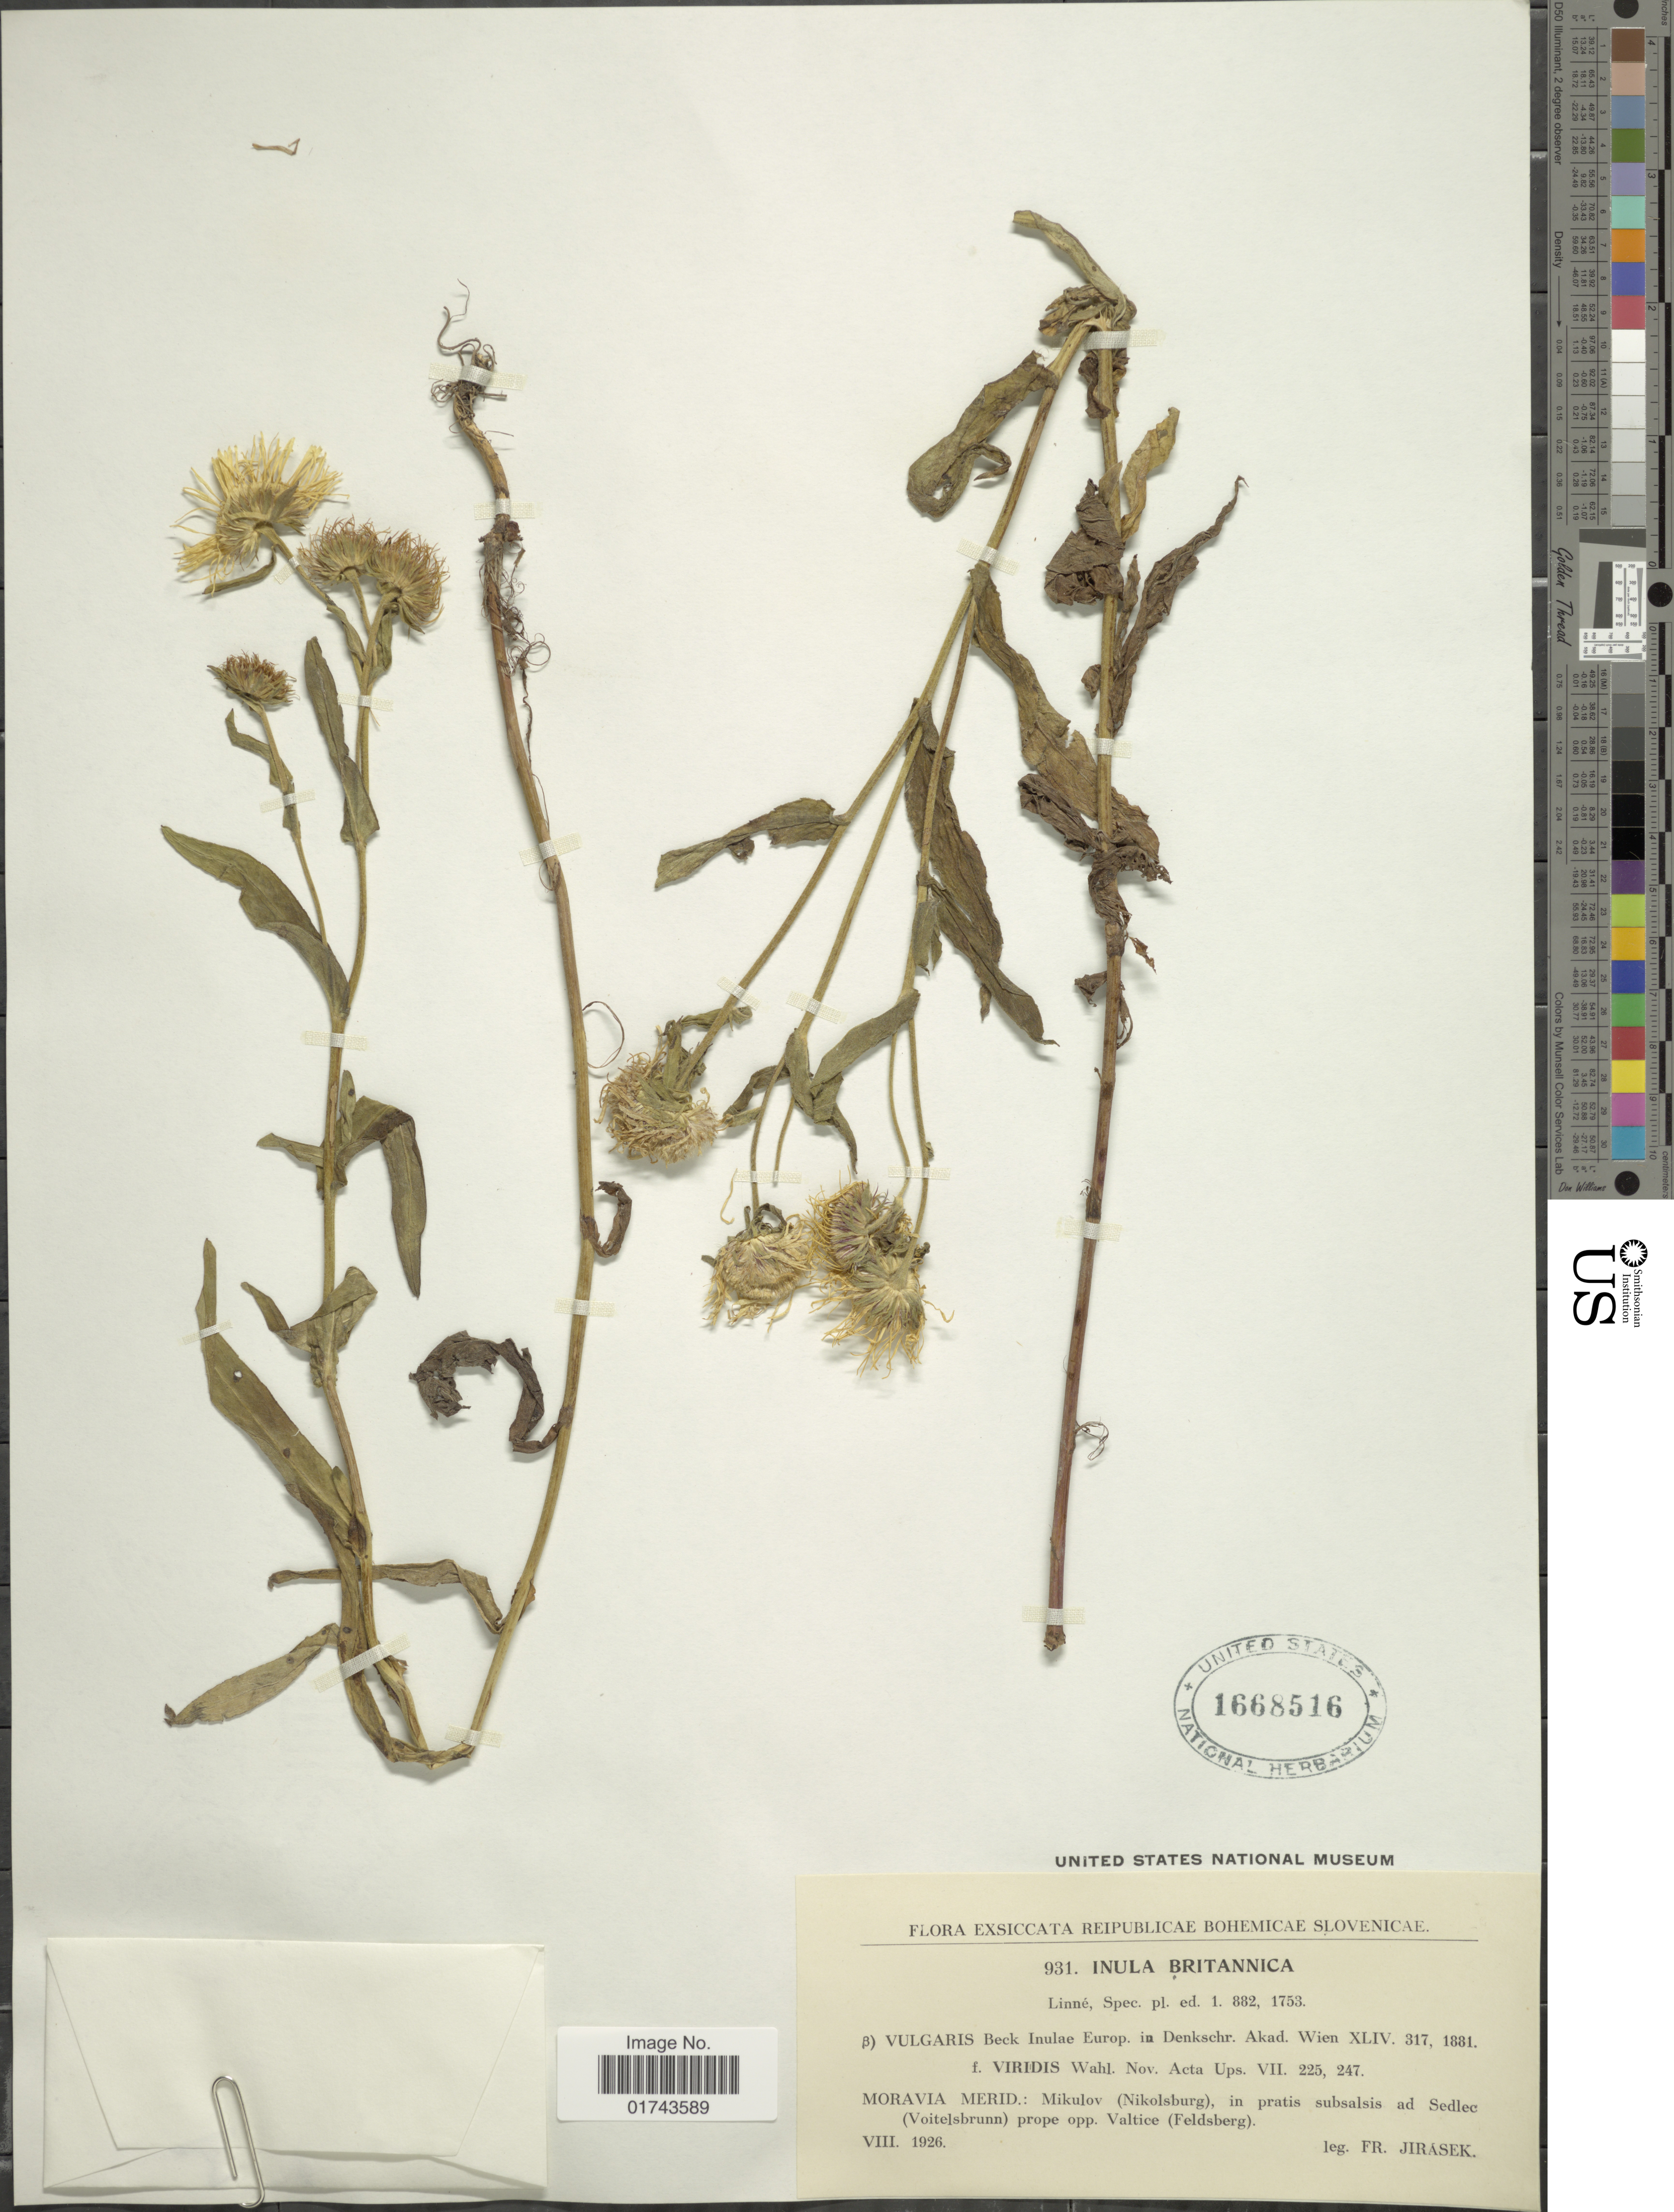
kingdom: Plantae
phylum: Tracheophyta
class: Magnoliopsida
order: Asterales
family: Asteraceae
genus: Inula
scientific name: Inula britannica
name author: L.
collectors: F. Jirasek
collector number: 931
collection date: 1926-08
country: Czechia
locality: Reipublicae Bohemicae Slovenicae, Moravia Merid: Mikulov (Nikolsburg), in pratis subsalsis ad Sedlec (Voitelsbrunn) prope opp. Valtice (Feldsberg)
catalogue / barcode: US 1668516